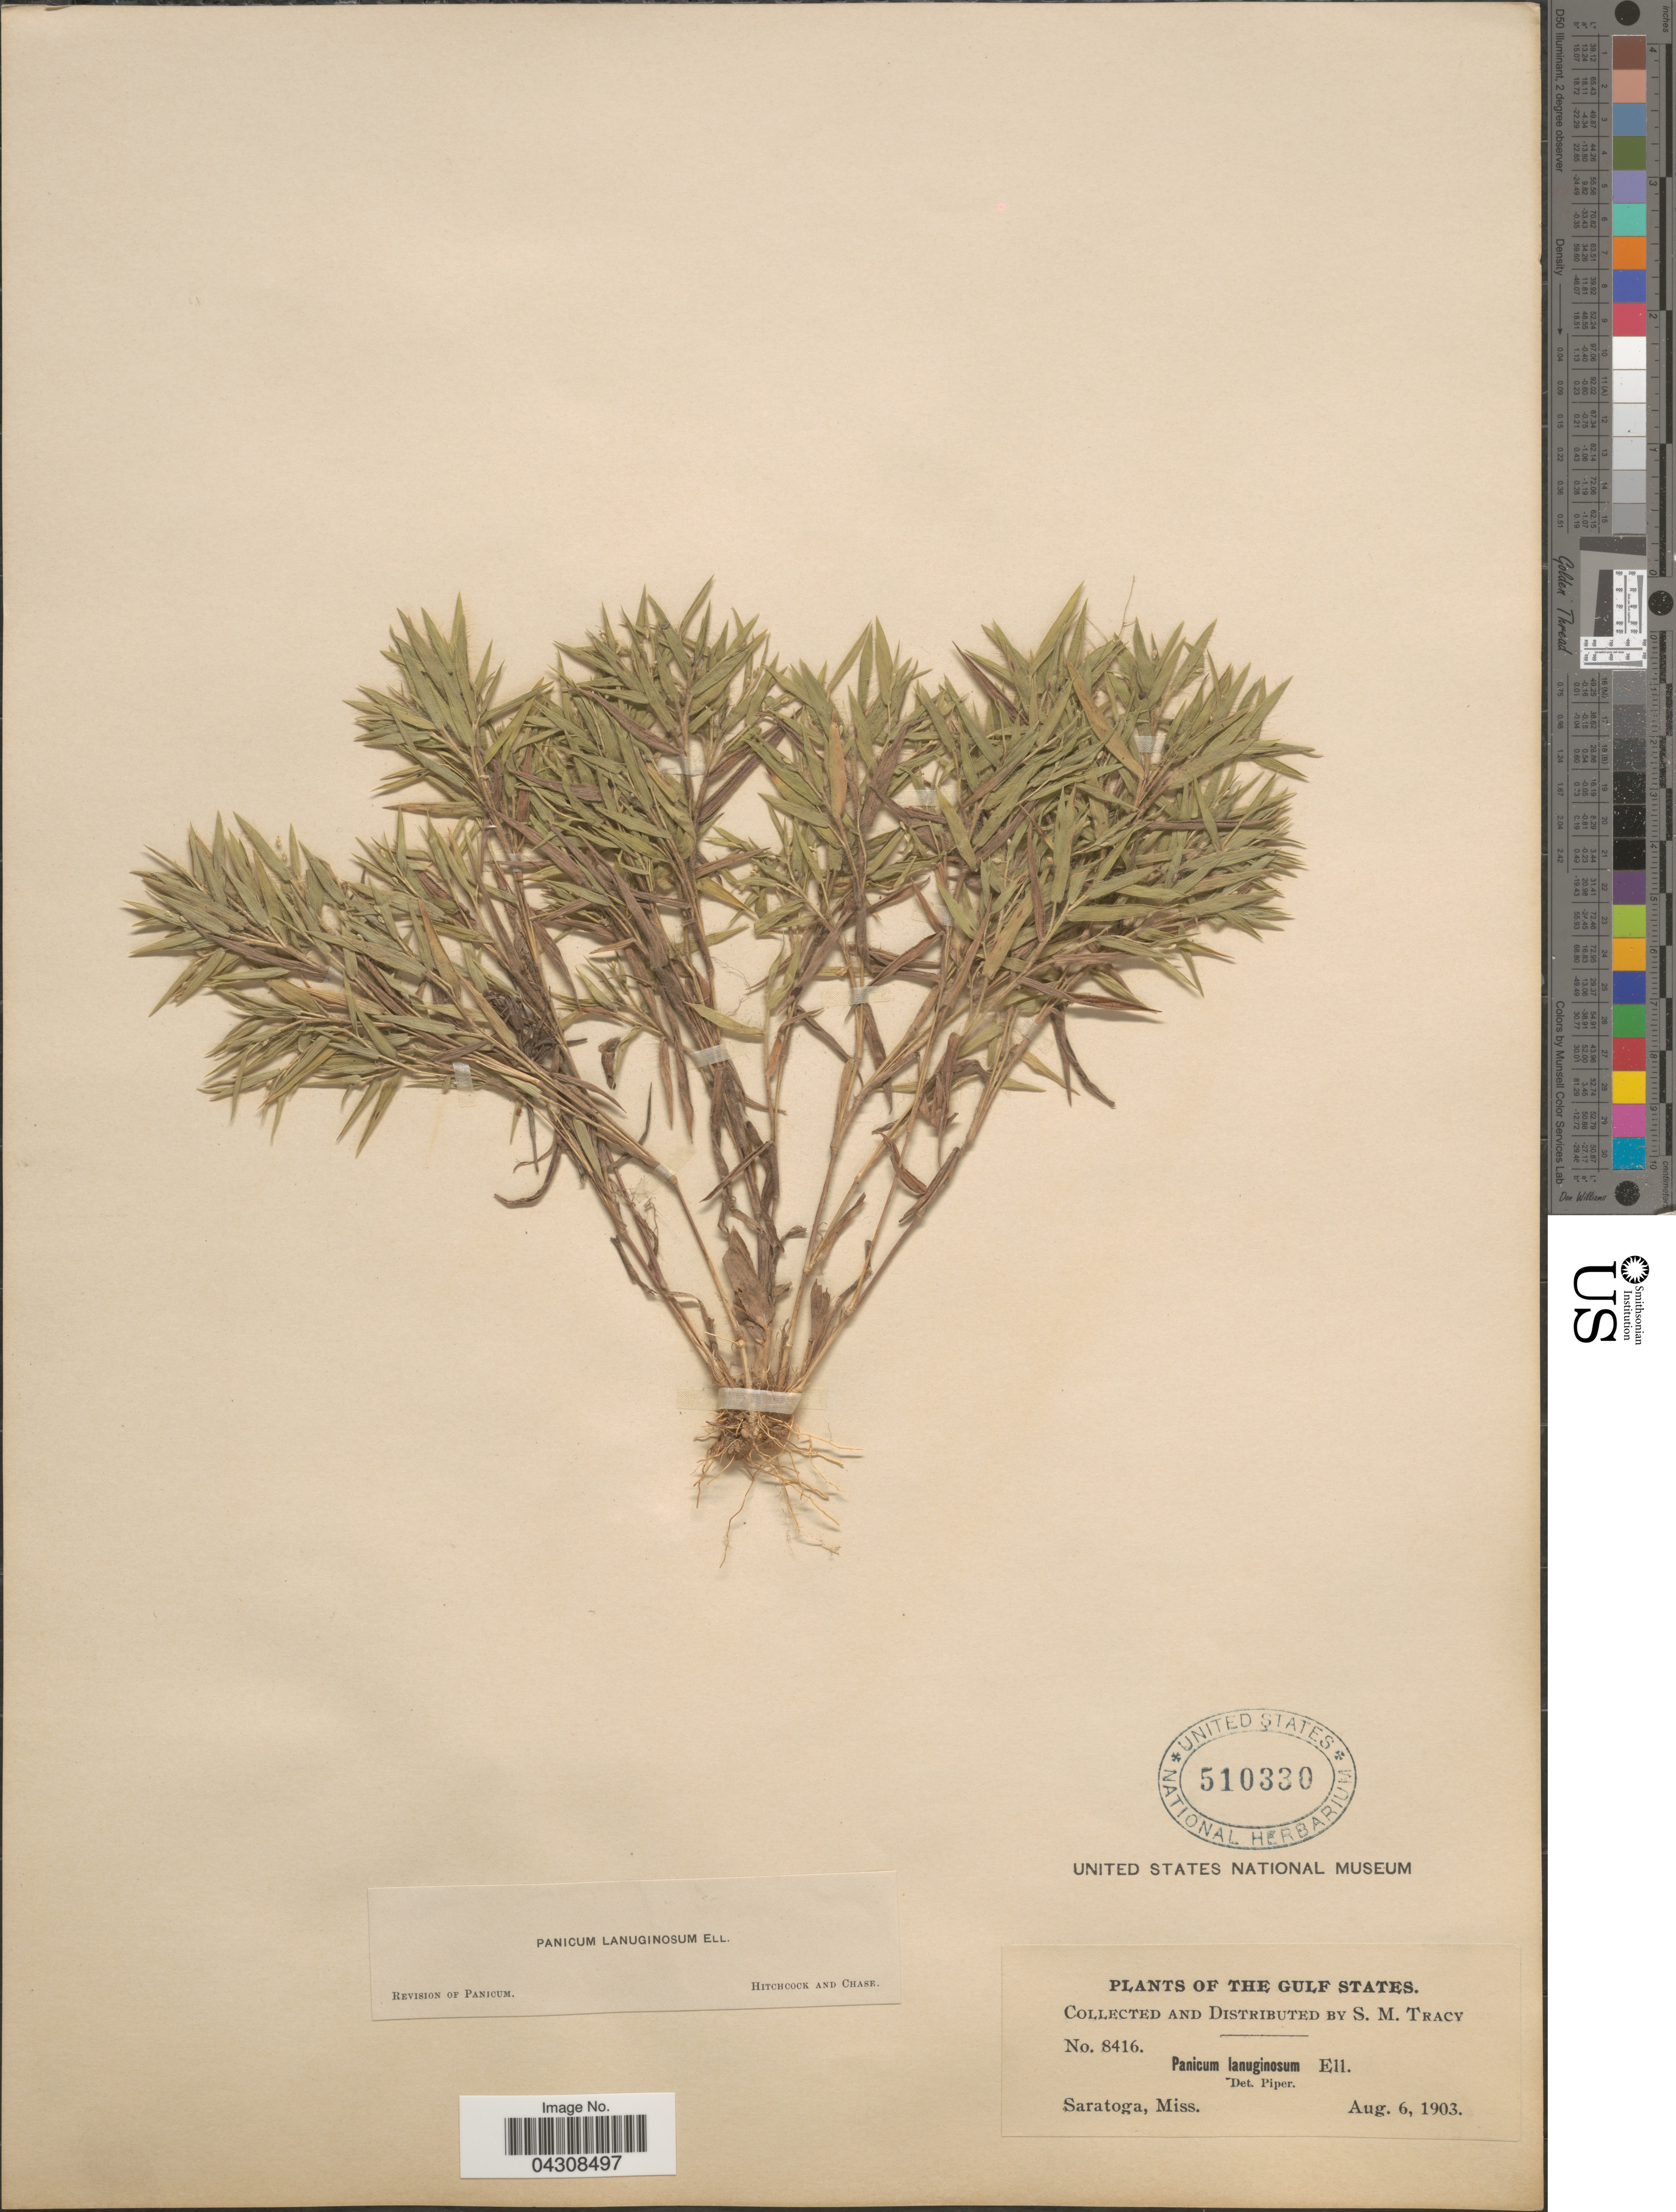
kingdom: Plantae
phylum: Tracheophyta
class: Liliopsida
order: Poales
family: Poaceae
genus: Dichanthelium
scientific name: Dichanthelium acuminatum var. acuminatum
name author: (Sw.) Gould & C.A. Clark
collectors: S. M. Tracy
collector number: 8416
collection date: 1903-08-06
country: United States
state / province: Mississippi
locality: Gulf States. Saratoga.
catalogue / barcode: US 510330